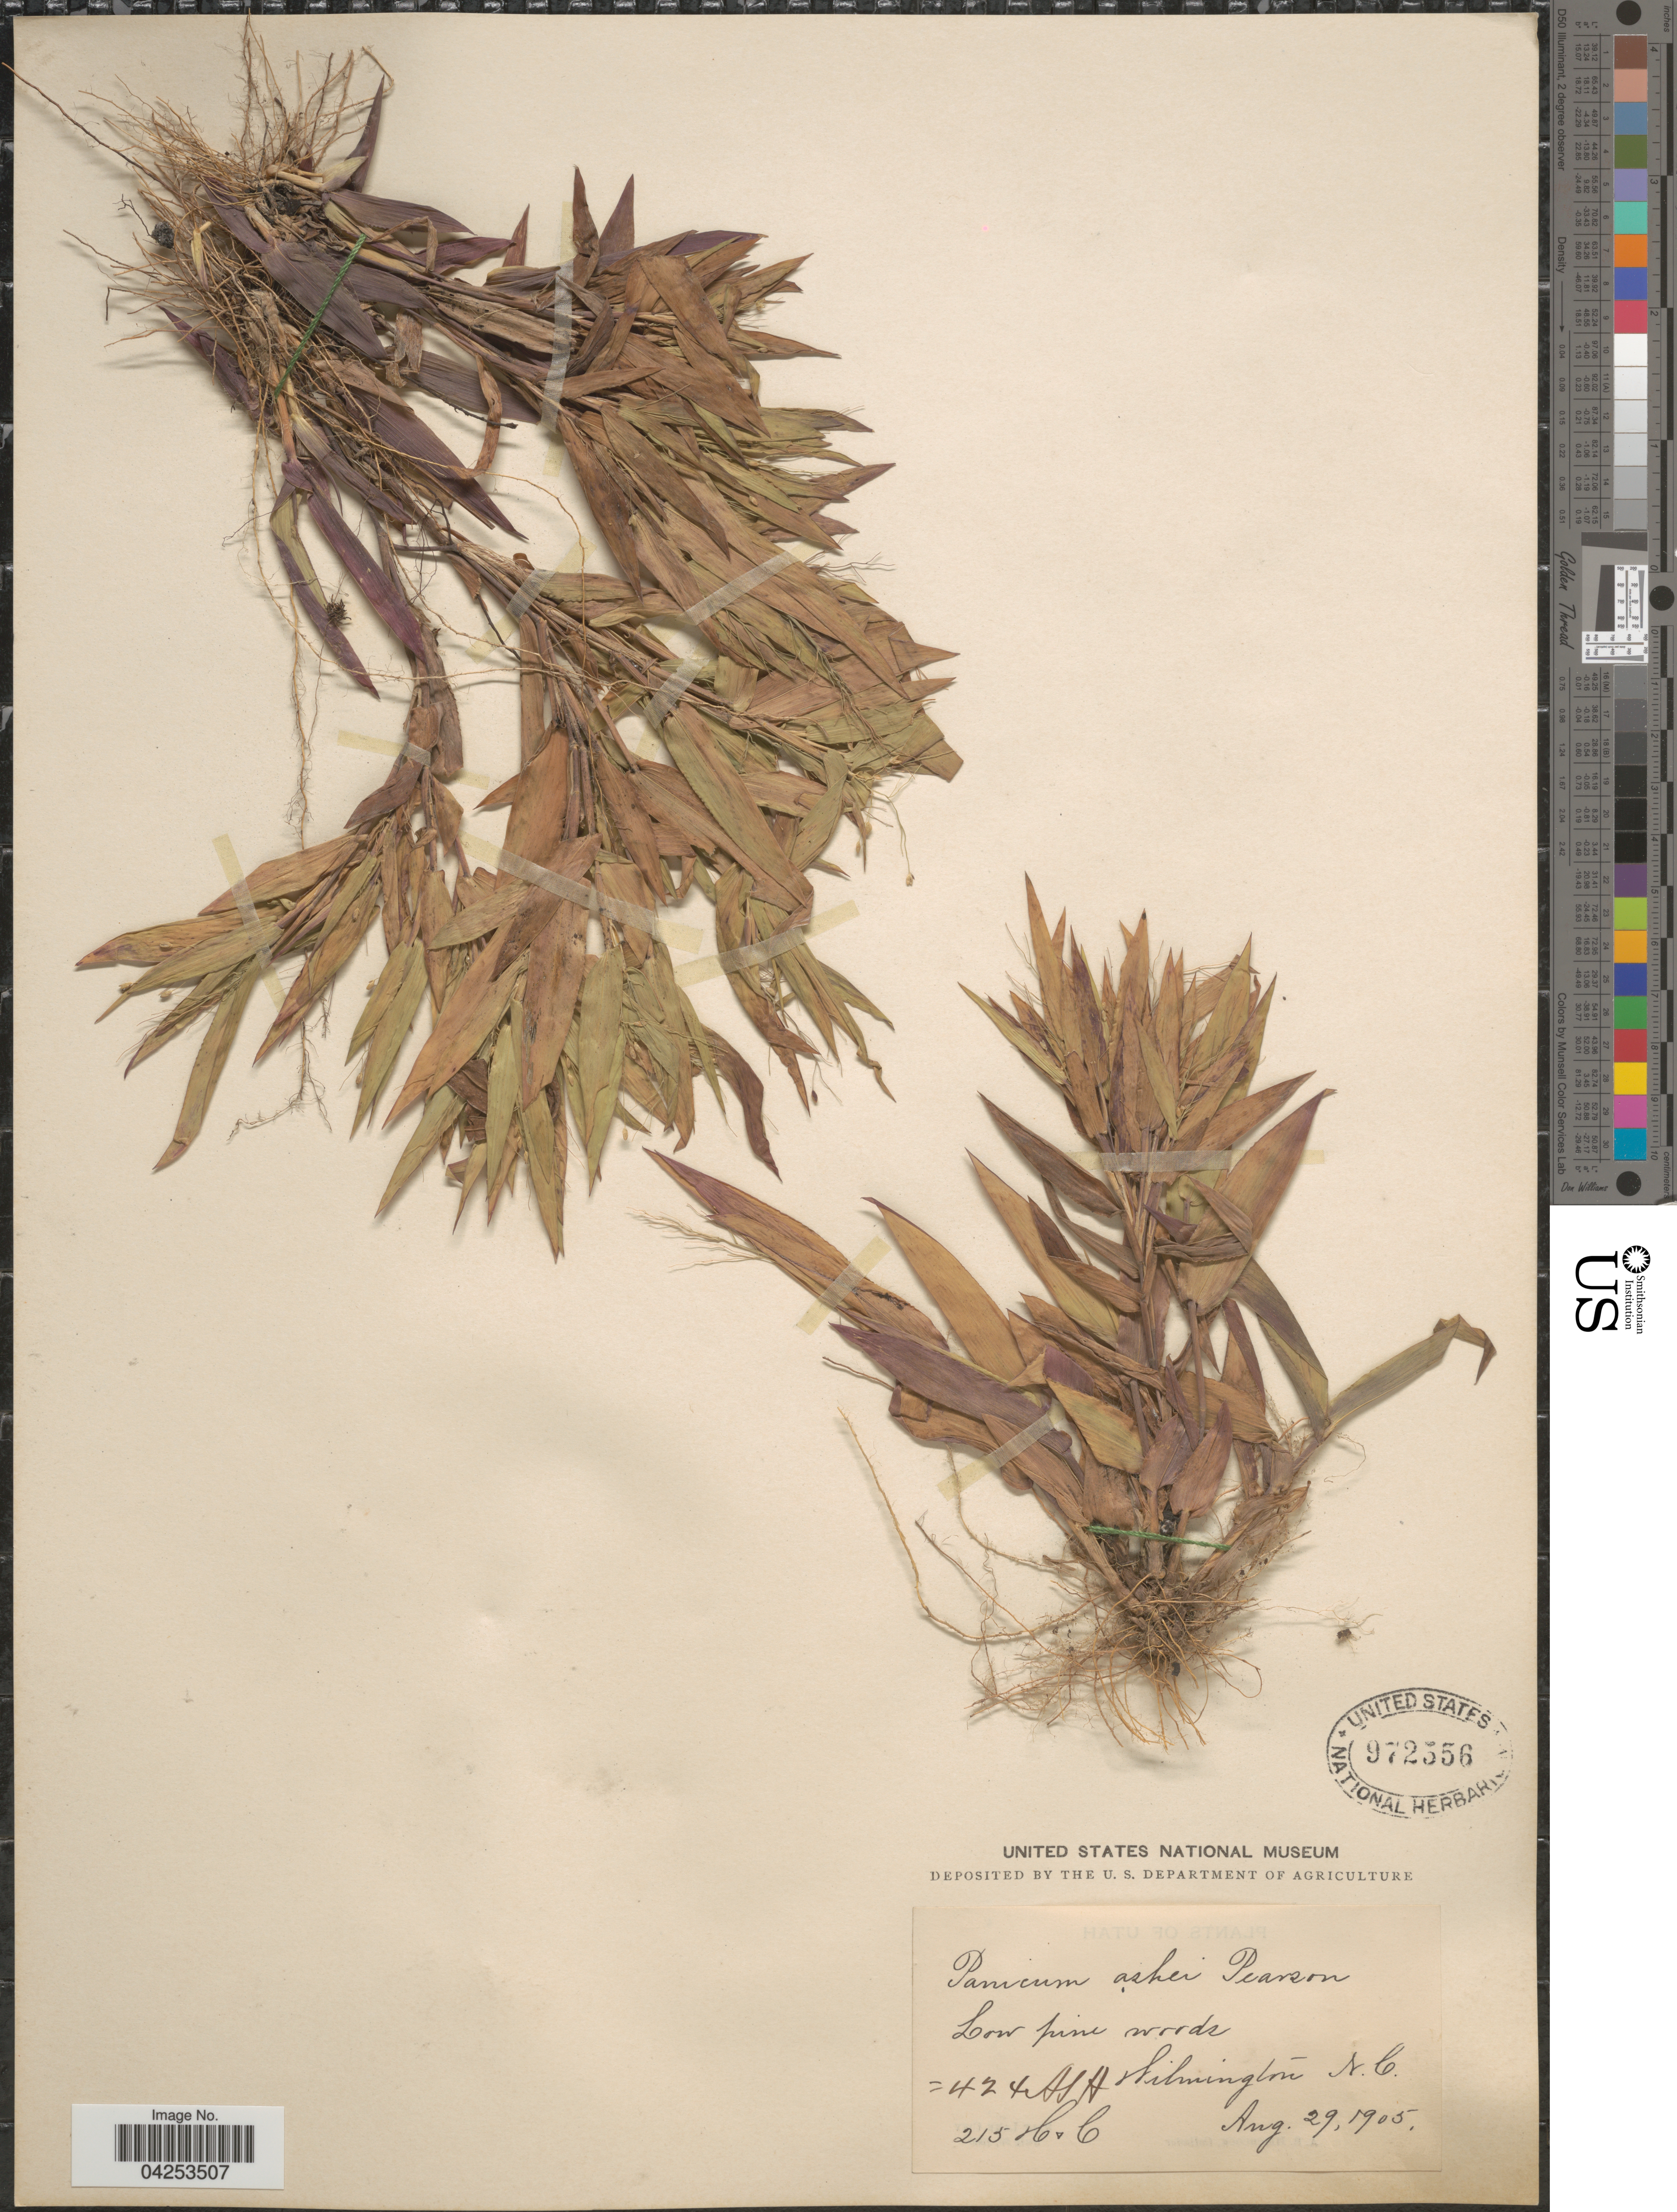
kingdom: Plantae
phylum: Tracheophyta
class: Liliopsida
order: Poales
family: Poaceae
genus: Dichanthelium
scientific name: Dichanthelium commutatum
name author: (Schult.) Gould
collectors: H. C.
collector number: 215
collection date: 1905-08-29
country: United States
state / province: North Carolina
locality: Wilmington.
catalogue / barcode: US 972556